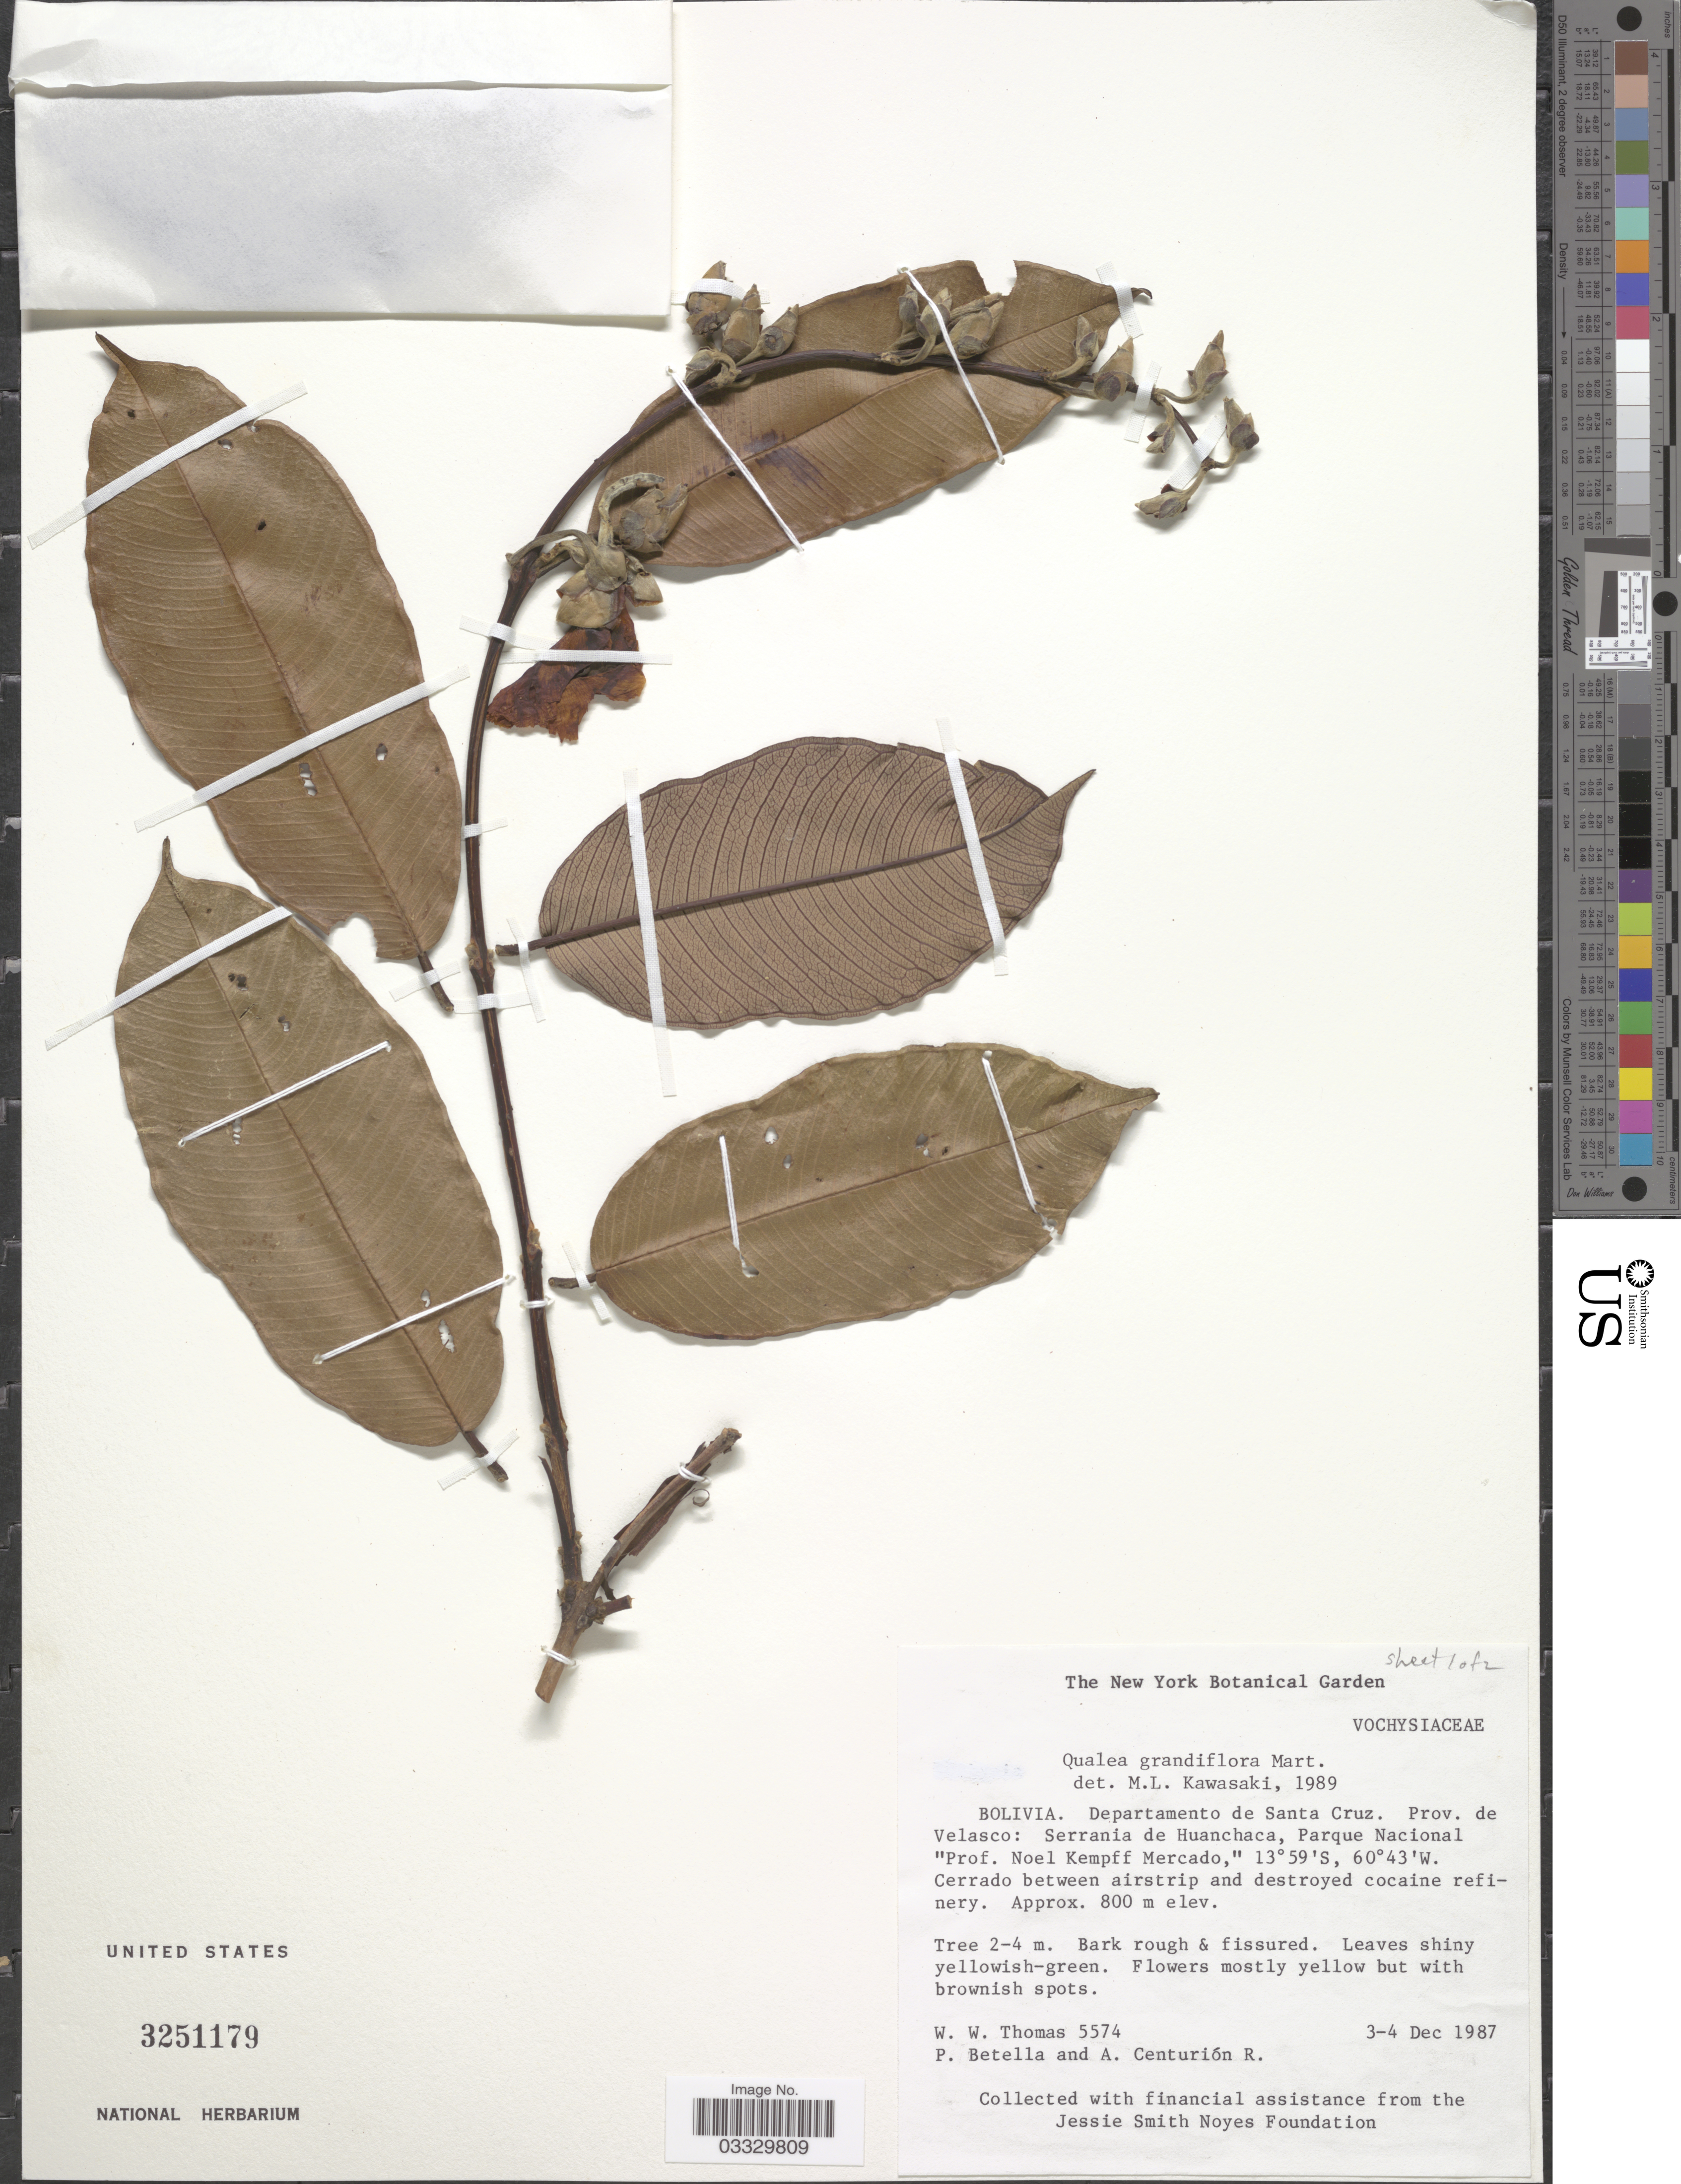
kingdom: Plantae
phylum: Tracheophyta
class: Magnoliopsida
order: Myrtales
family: Vochysiaceae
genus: Qualea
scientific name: Qualea grandiflora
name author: Mart.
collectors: W. Thomas, P. Betella & A. Centurión R.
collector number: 5574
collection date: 1987-12-03/1987-12-04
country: Bolivia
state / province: Santa Cruz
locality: Departamento de Santa Cruz. Prov. de Velasco: Serrania de Huanchaca, Parque Nacional "Prof. Noel Kempff Mercado," Cerrado between airstrip and destroyed cocaine refinery.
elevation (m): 800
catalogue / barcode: US 3251179